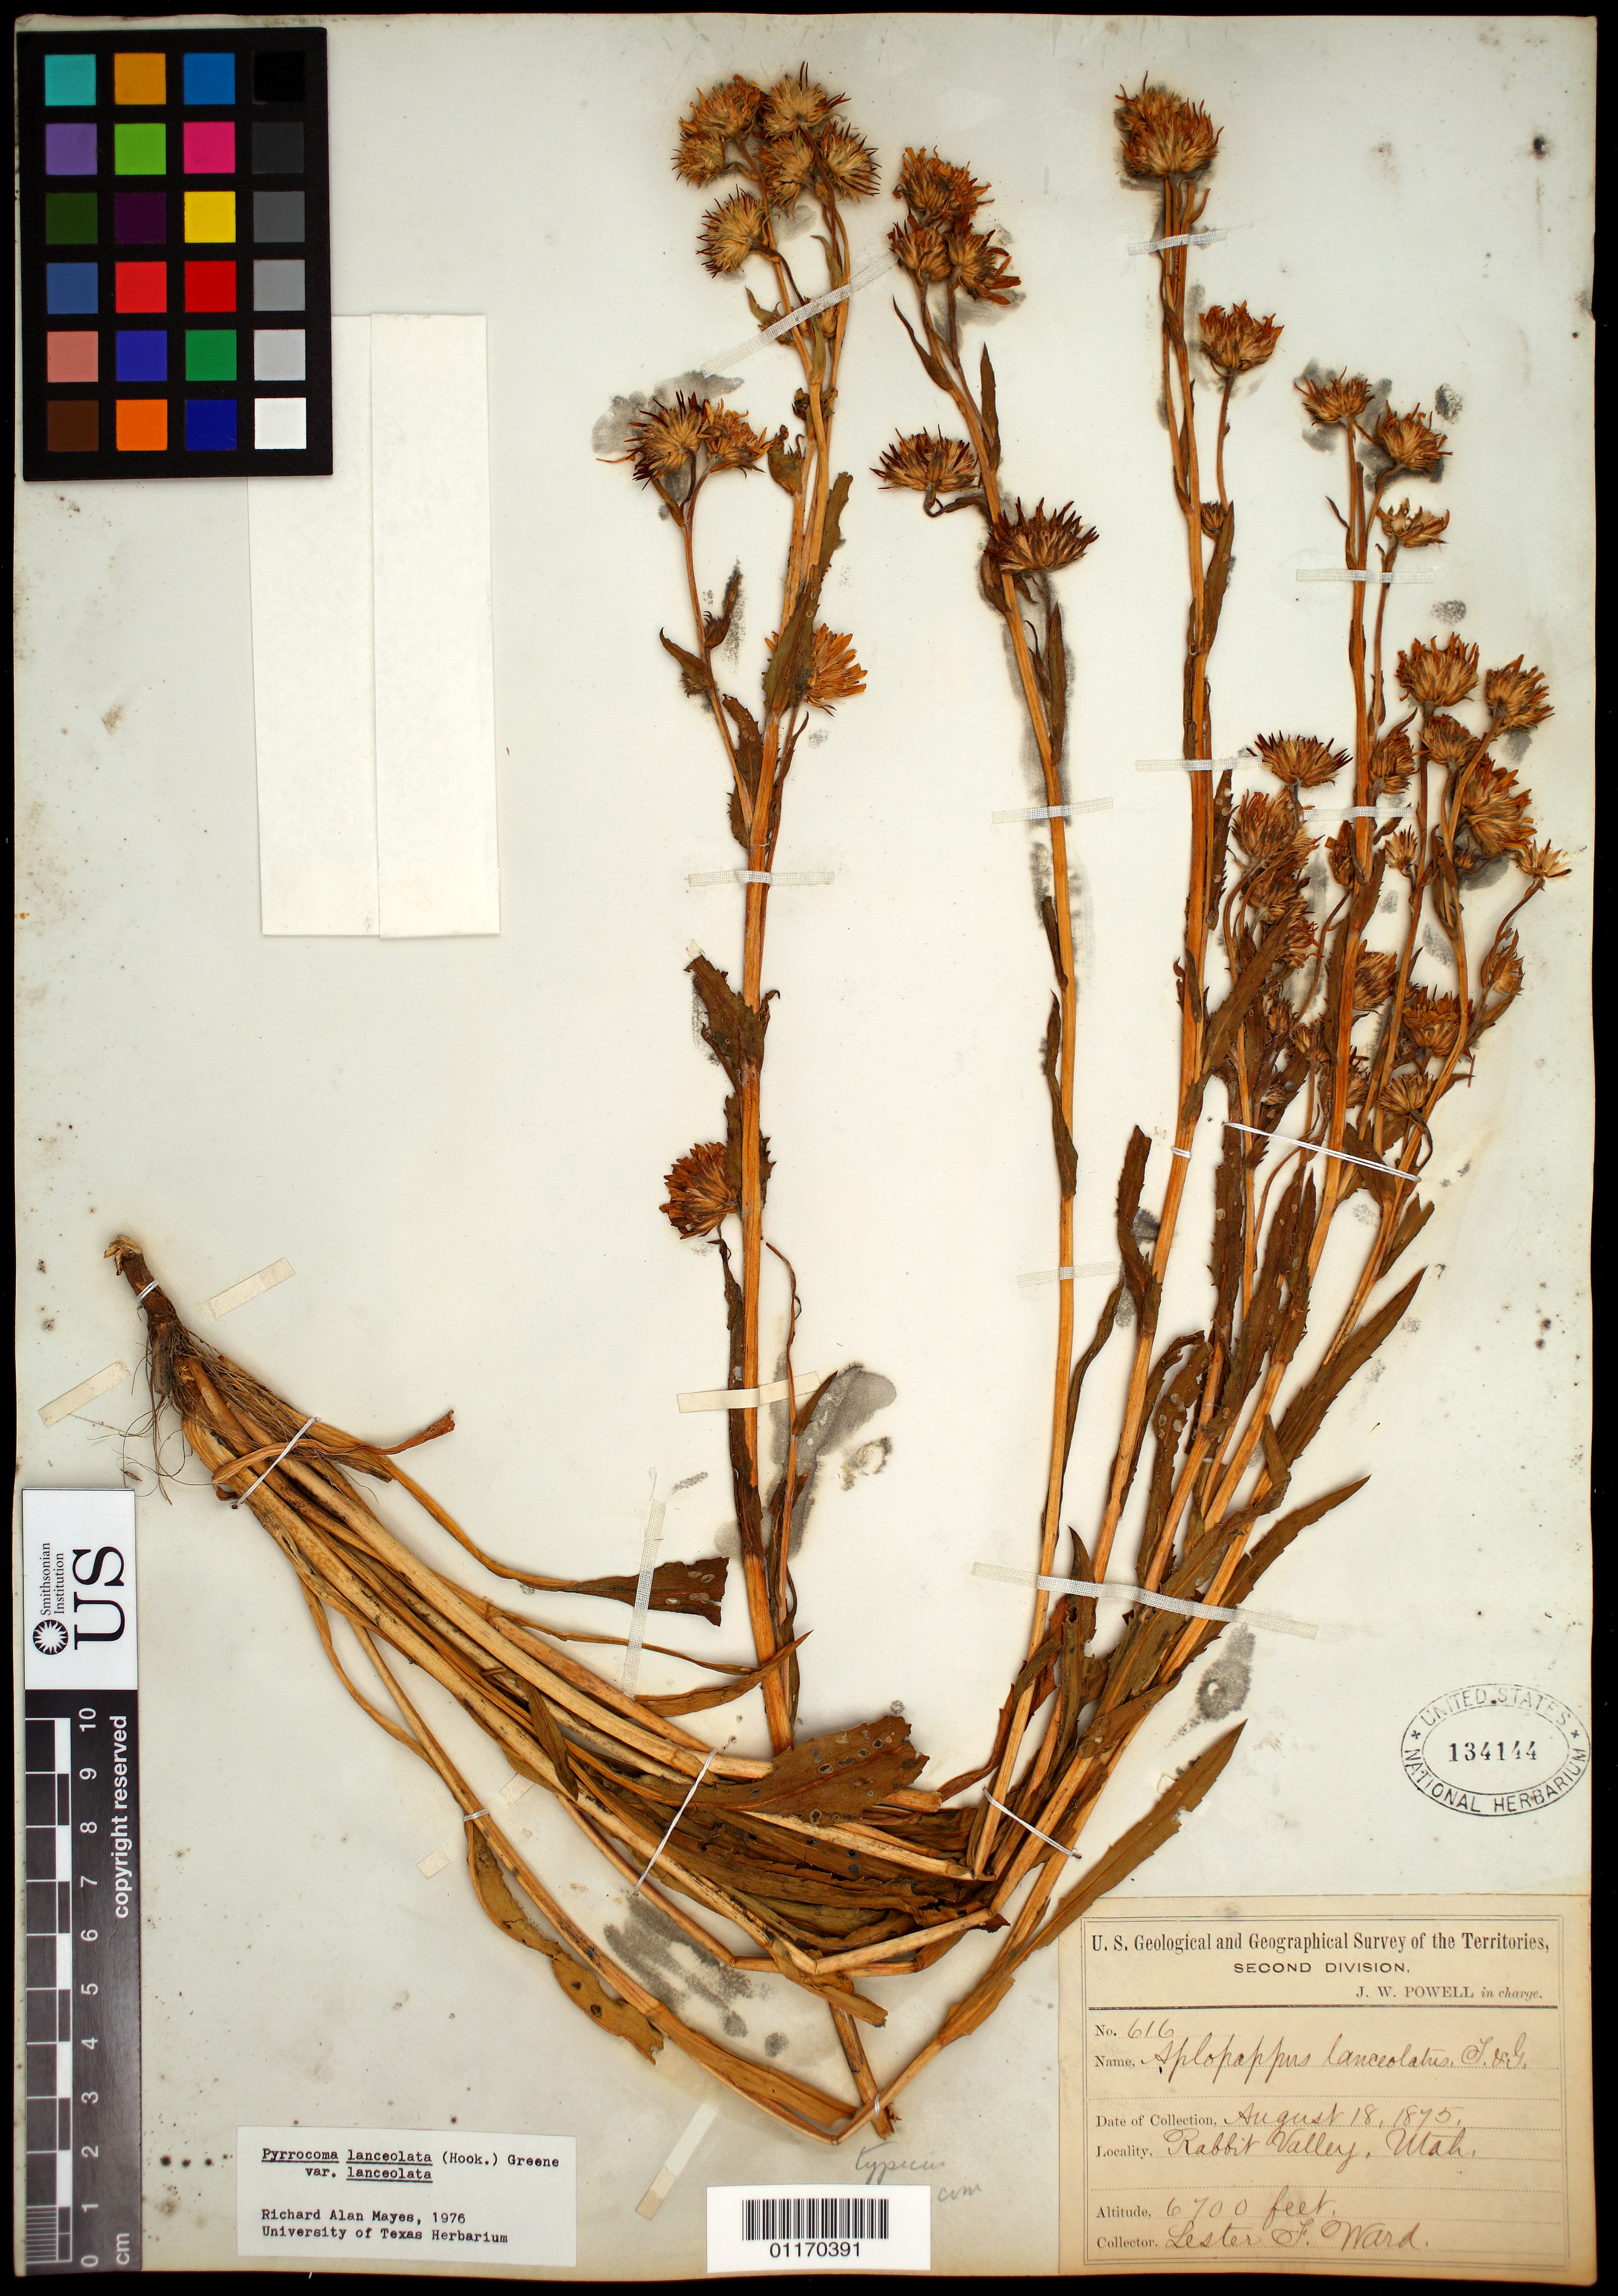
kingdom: Plantae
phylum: Tracheophyta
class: Magnoliopsida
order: Asterales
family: Asteraceae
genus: Pyrrocoma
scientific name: Pyrrocoma lanceolata var. lanceolata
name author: (Hook.) Greene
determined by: Mayes, R. A.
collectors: L. F. Ward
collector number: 616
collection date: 1875-08-18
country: United States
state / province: Utah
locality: Rabbit Valley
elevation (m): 2042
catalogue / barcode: US 134144